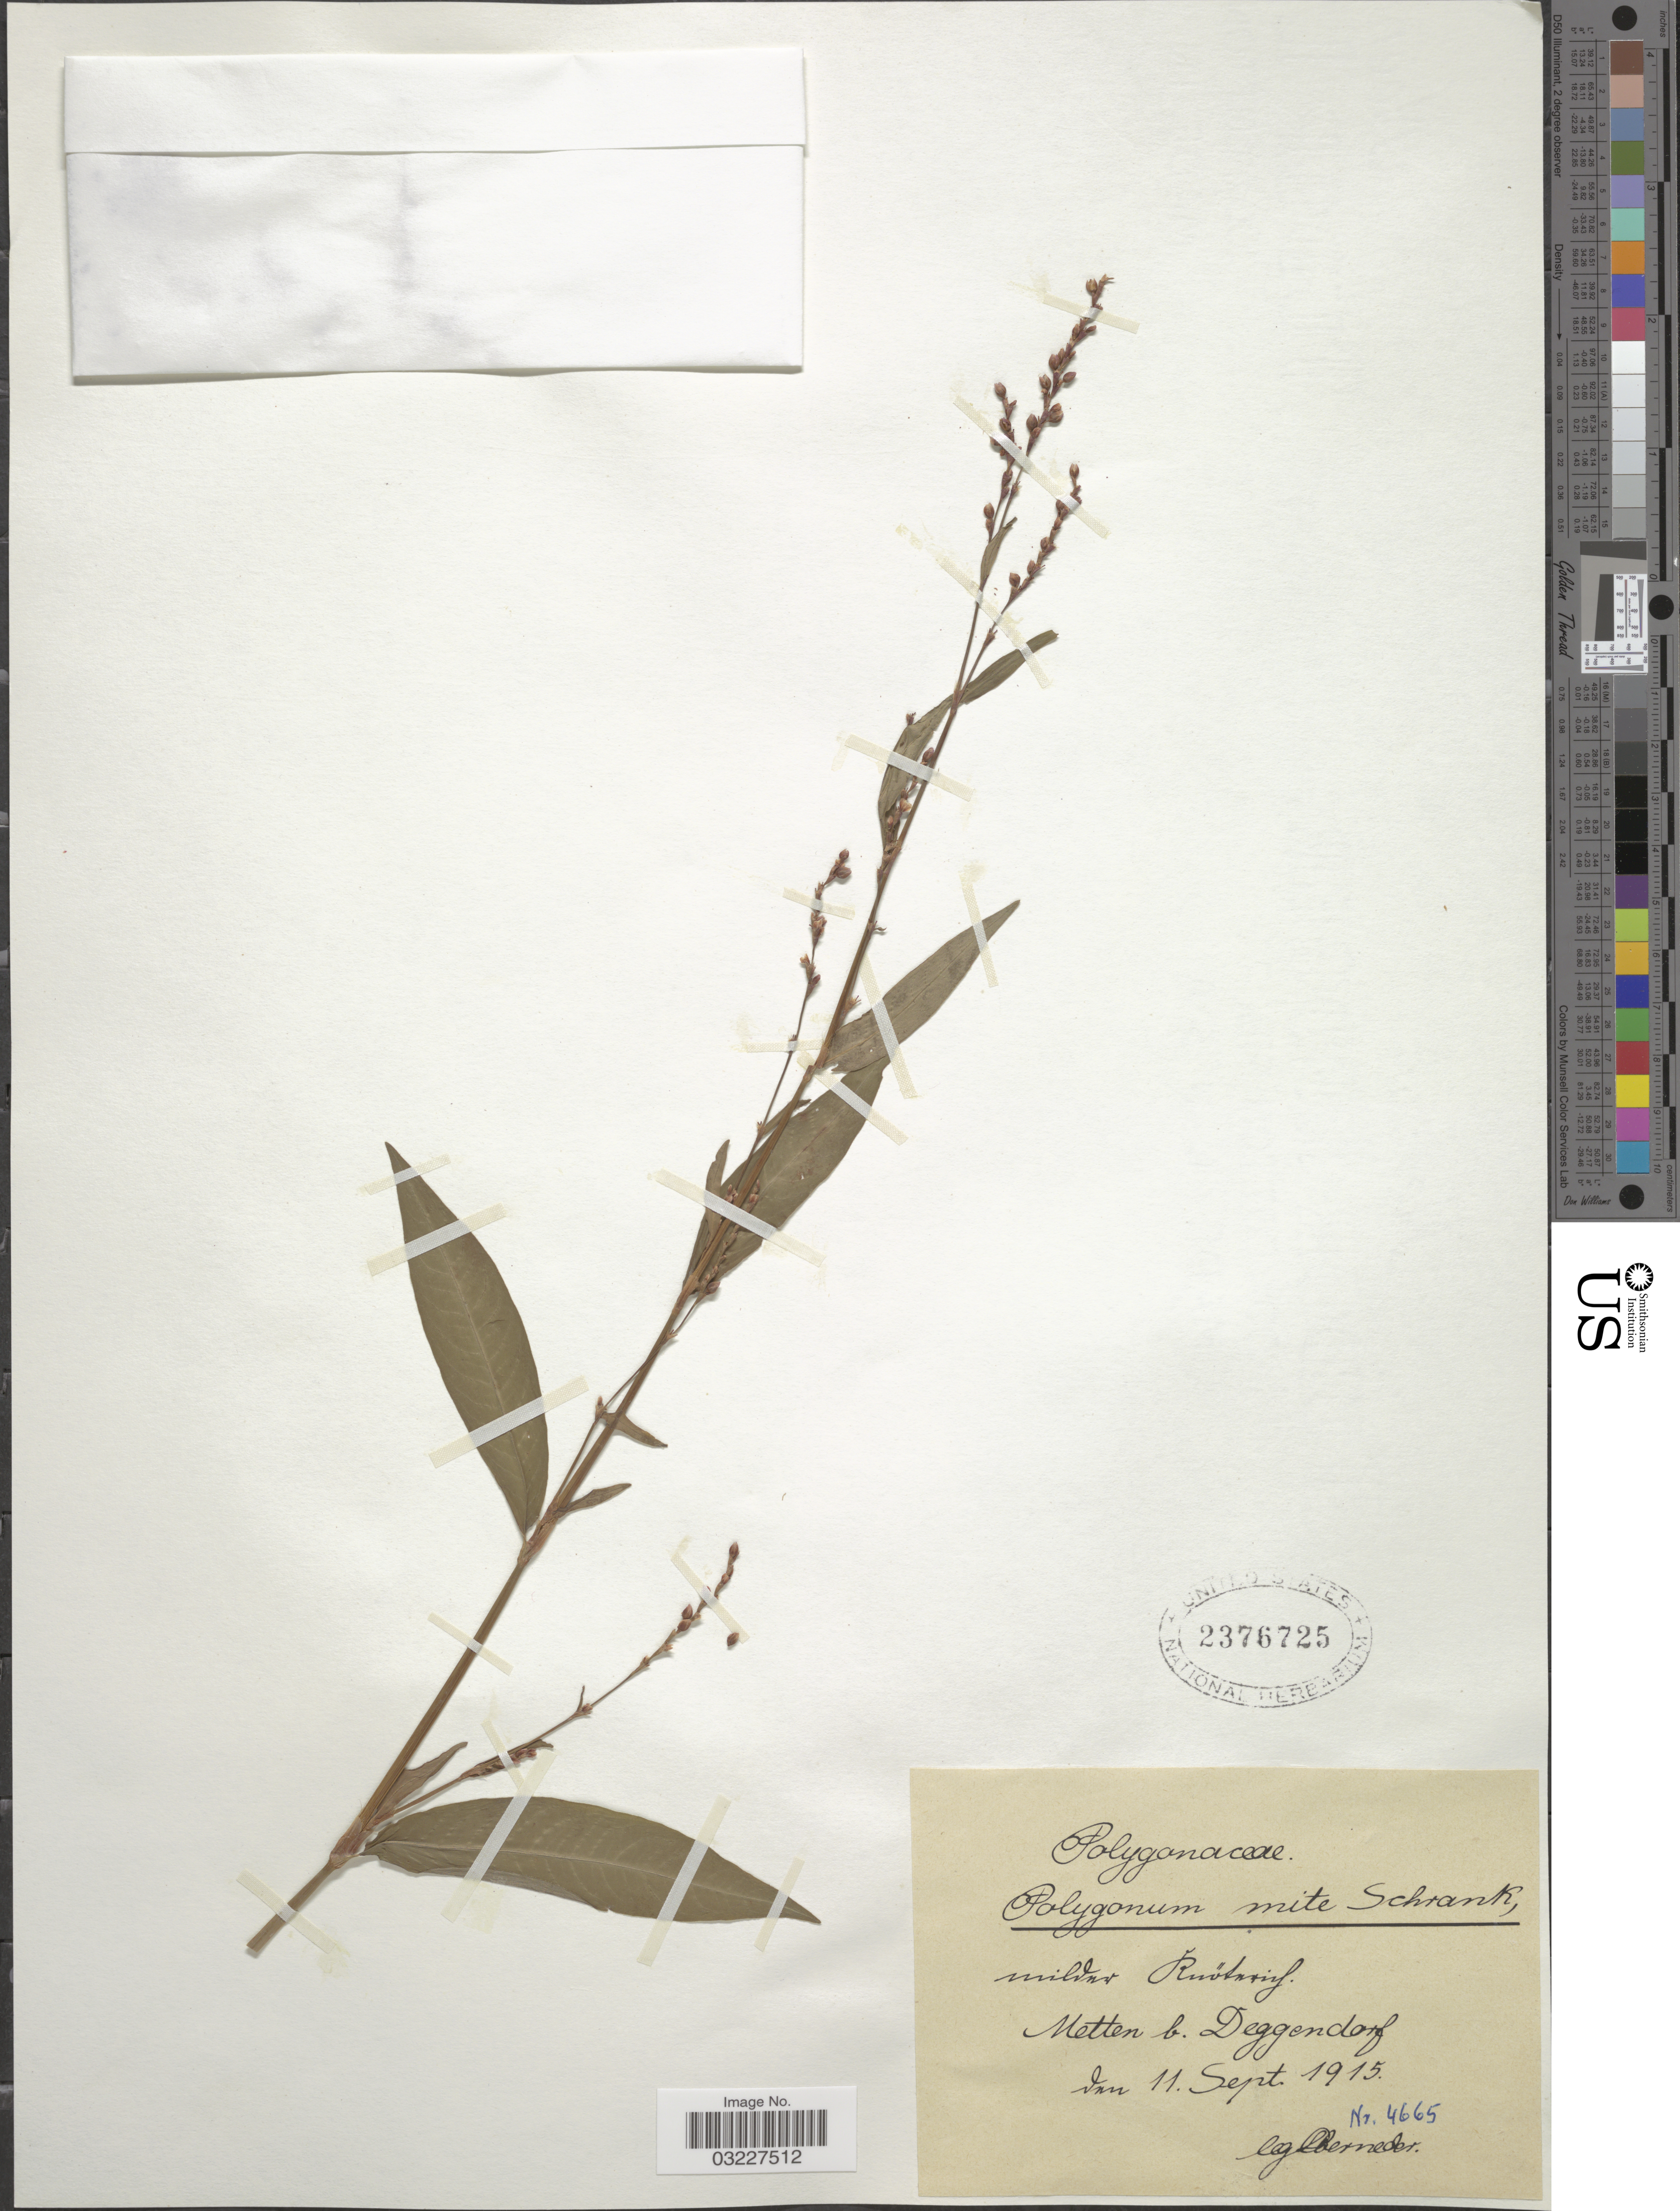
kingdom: Plantae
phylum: Tracheophyta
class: Magnoliopsida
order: Caryophyllales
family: Polygonaceae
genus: Polygonum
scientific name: Polygonum mite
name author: Schrank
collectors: -. Oberneder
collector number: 4665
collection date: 1915-09-11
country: Germany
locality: Metten b. Deggendorf.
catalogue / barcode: US 2376725